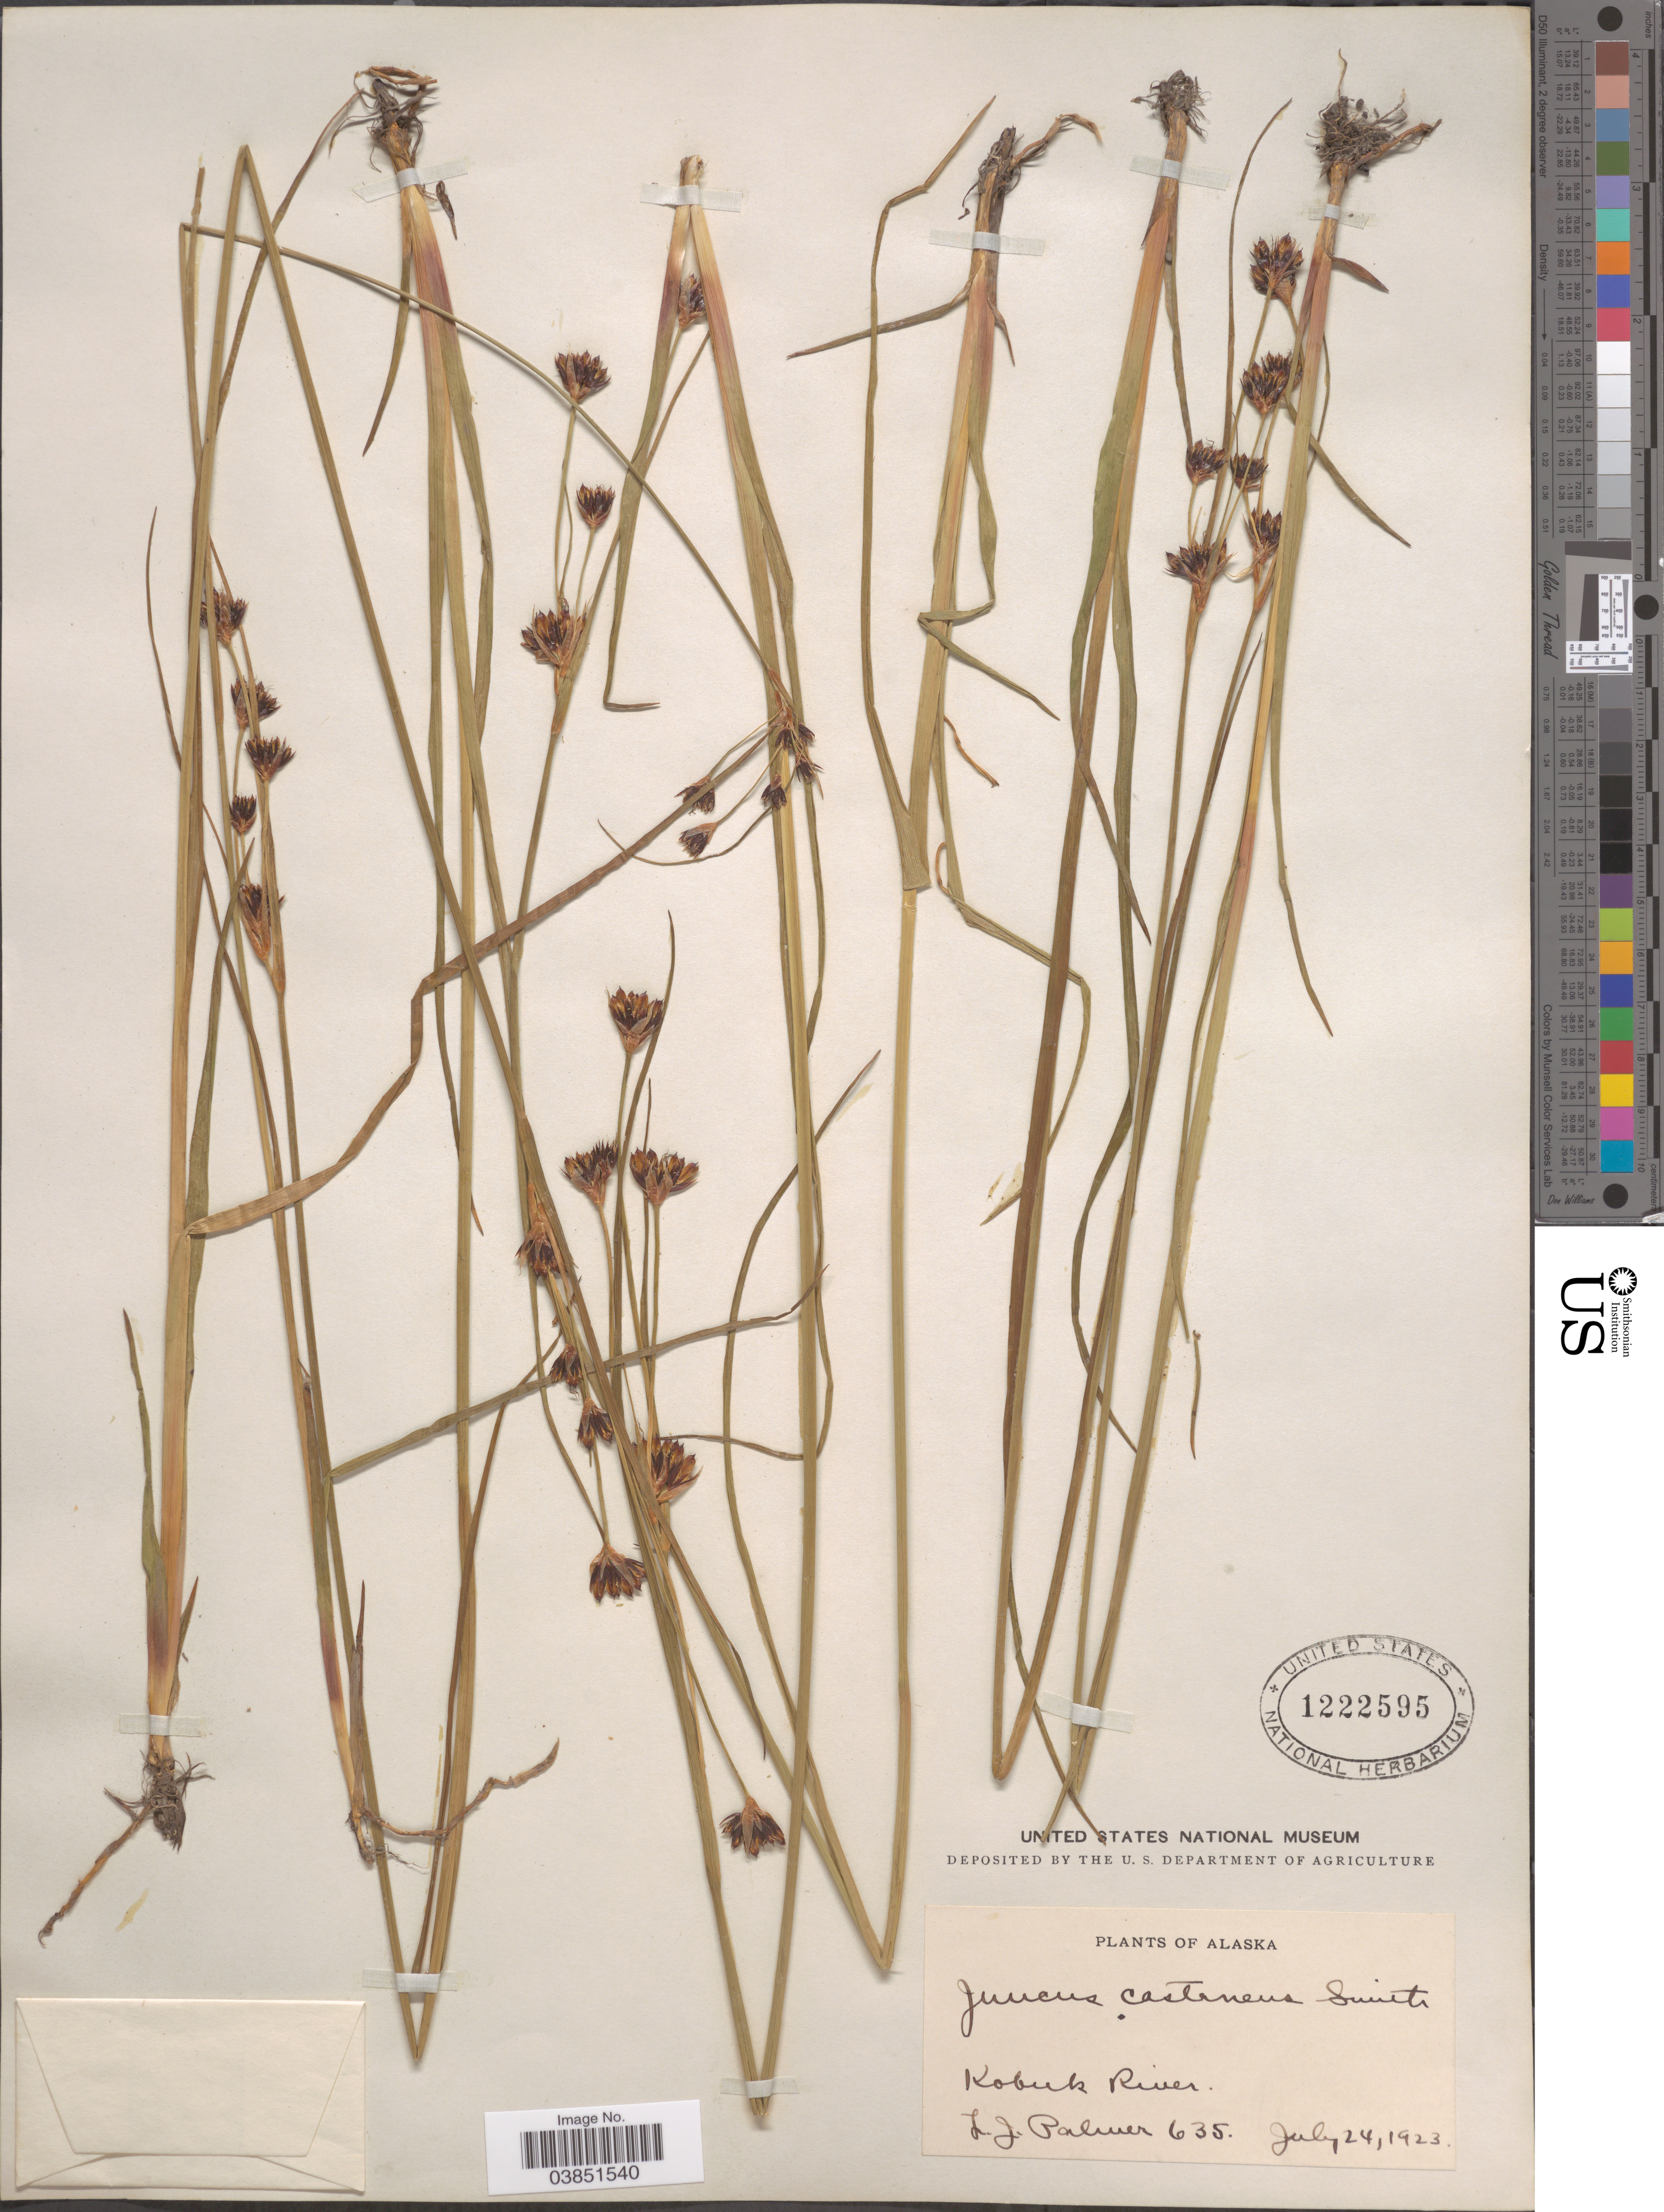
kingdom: Plantae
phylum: Tracheophyta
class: Liliopsida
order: Poales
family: Juncaceae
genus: Juncus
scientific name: Juncus castaneus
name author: Sm.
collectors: L. J. Palmer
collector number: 635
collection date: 1923-07-24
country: United States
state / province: Alaska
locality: Kobuk River.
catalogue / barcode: US 1222595